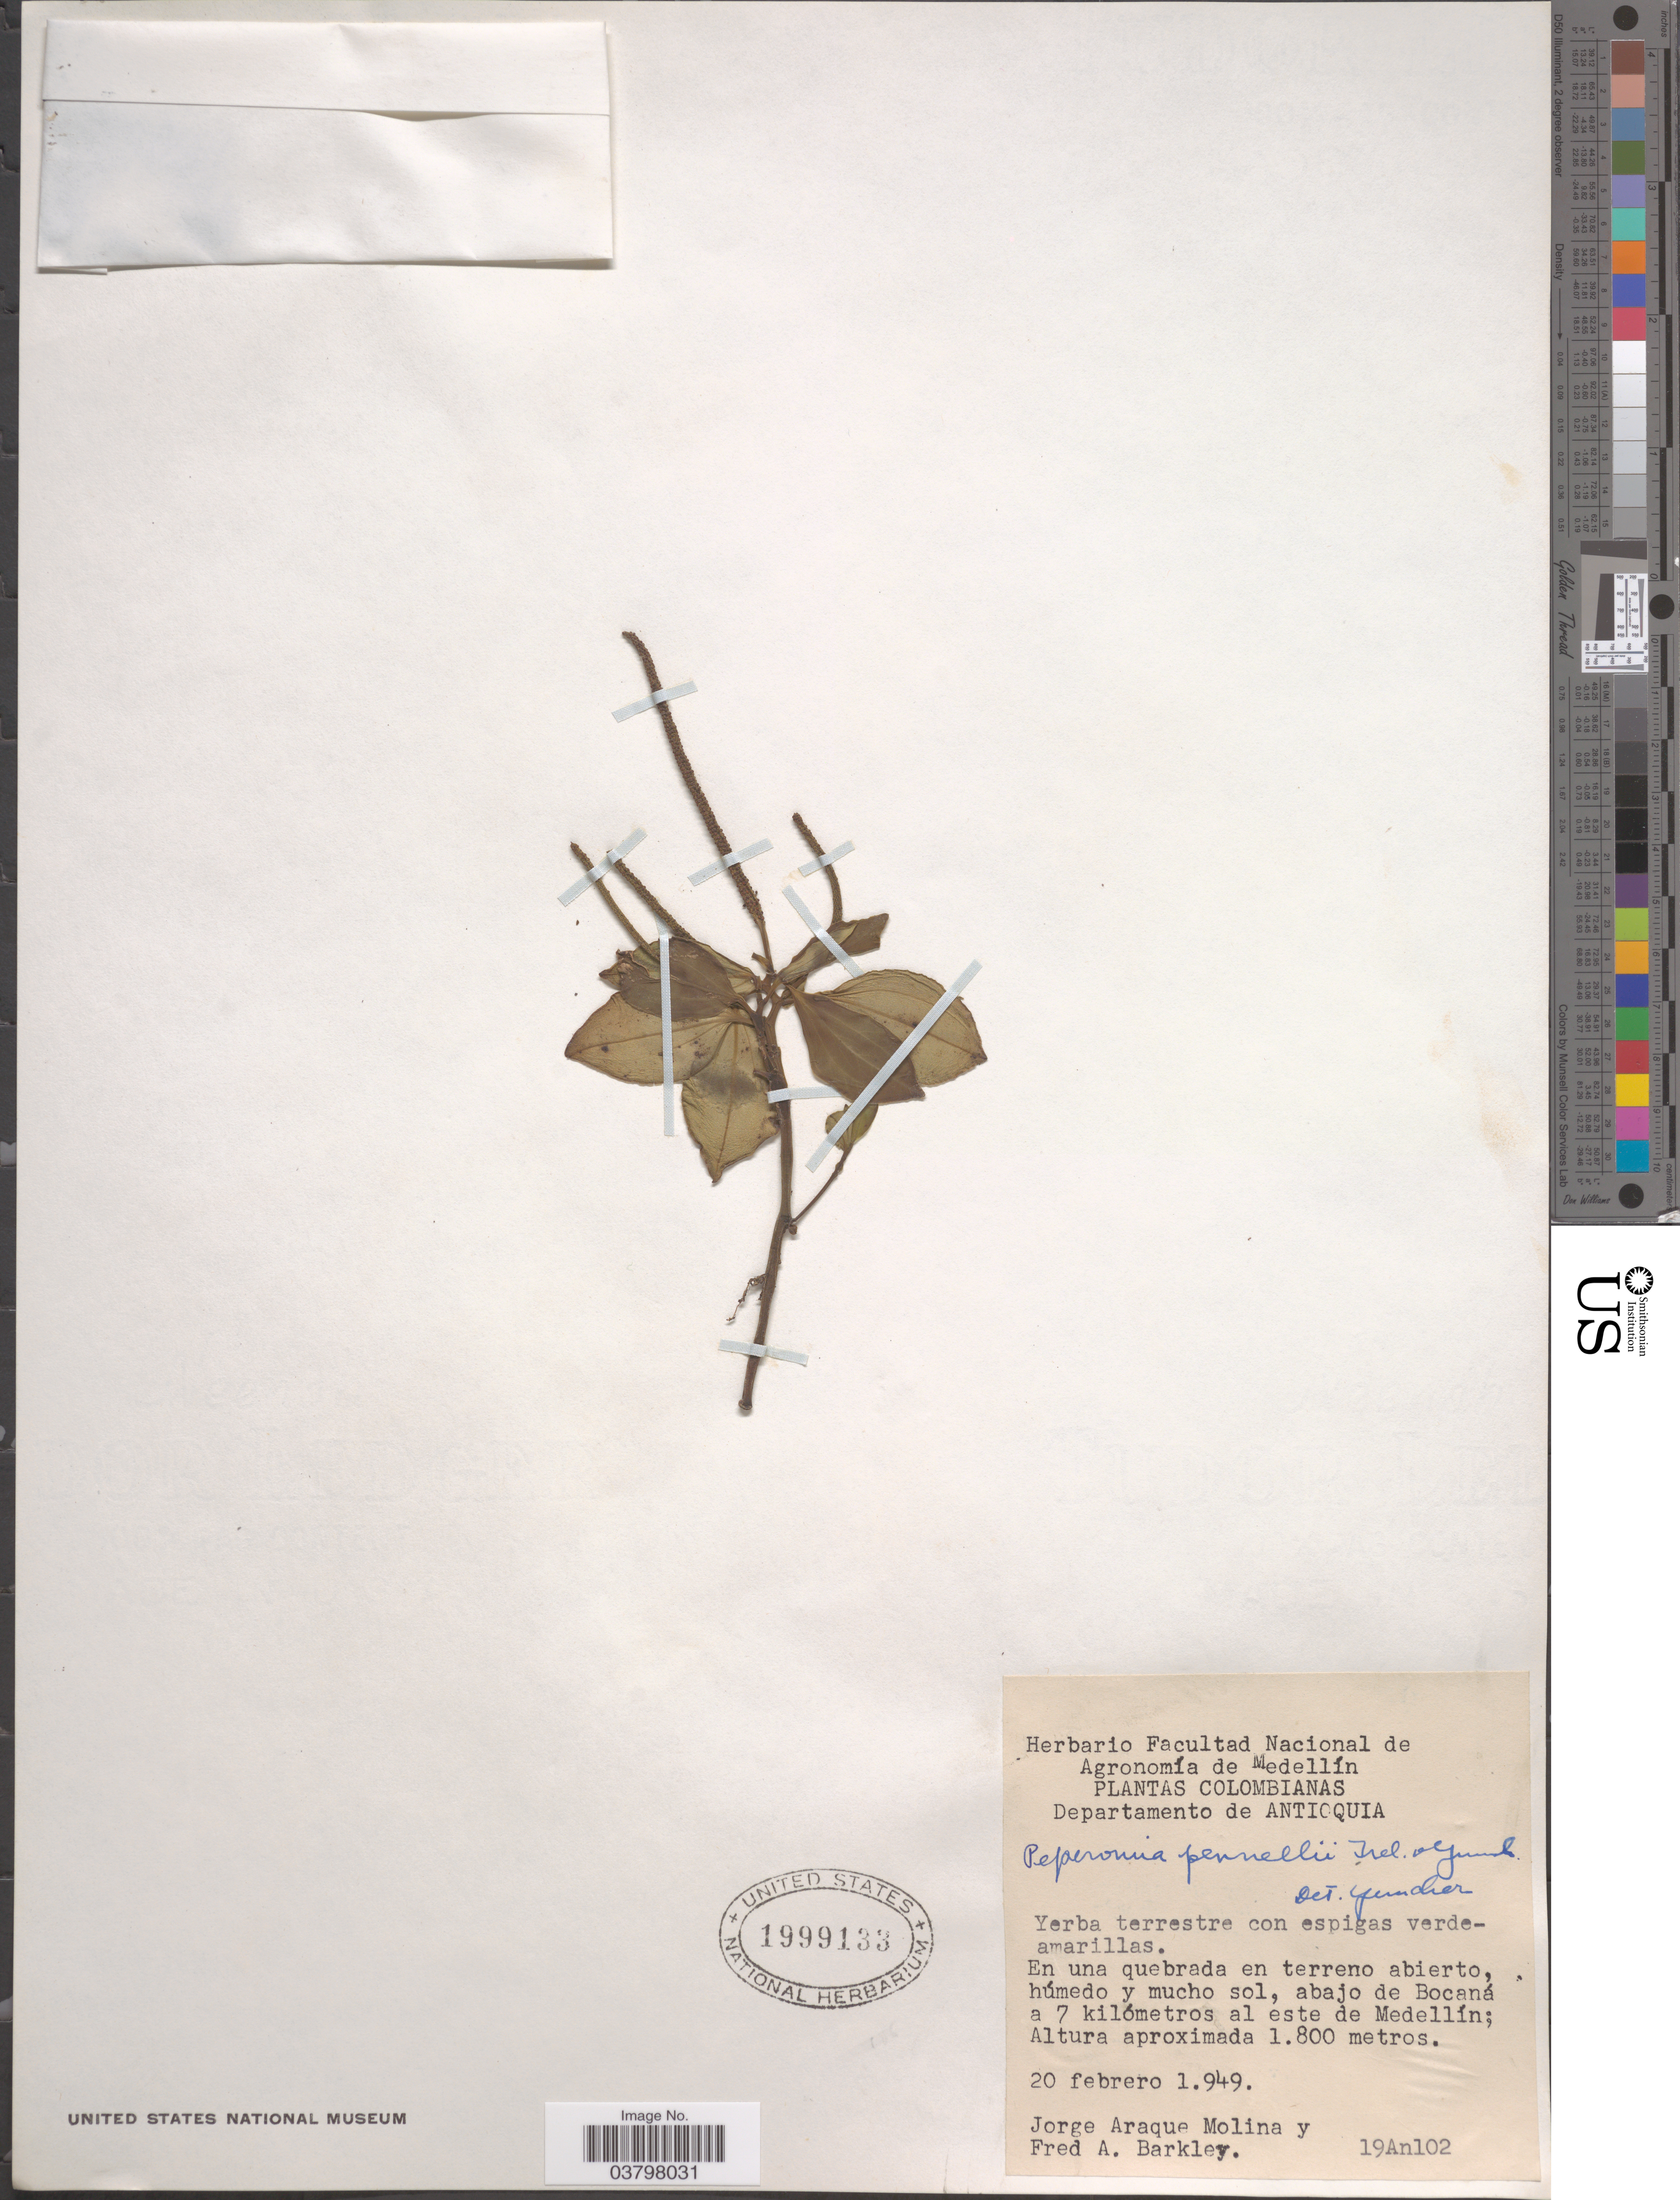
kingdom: Plantae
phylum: Tracheophyta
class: Magnoliopsida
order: Piperales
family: Piperaceae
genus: Peperomia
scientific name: Peperomia pennellii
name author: Trel. & Yunck.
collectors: J. Araque Molina & F. A. Barkley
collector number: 19An102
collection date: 1949-02-20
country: Colombia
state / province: Antioquia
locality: Departamento de Antioquia. En una quebrada en terreno abierto, húmedo y mucho sol, abajo de Bocaná a 7 kilómetros al este de Medellín.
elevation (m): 1800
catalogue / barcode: US 1999133